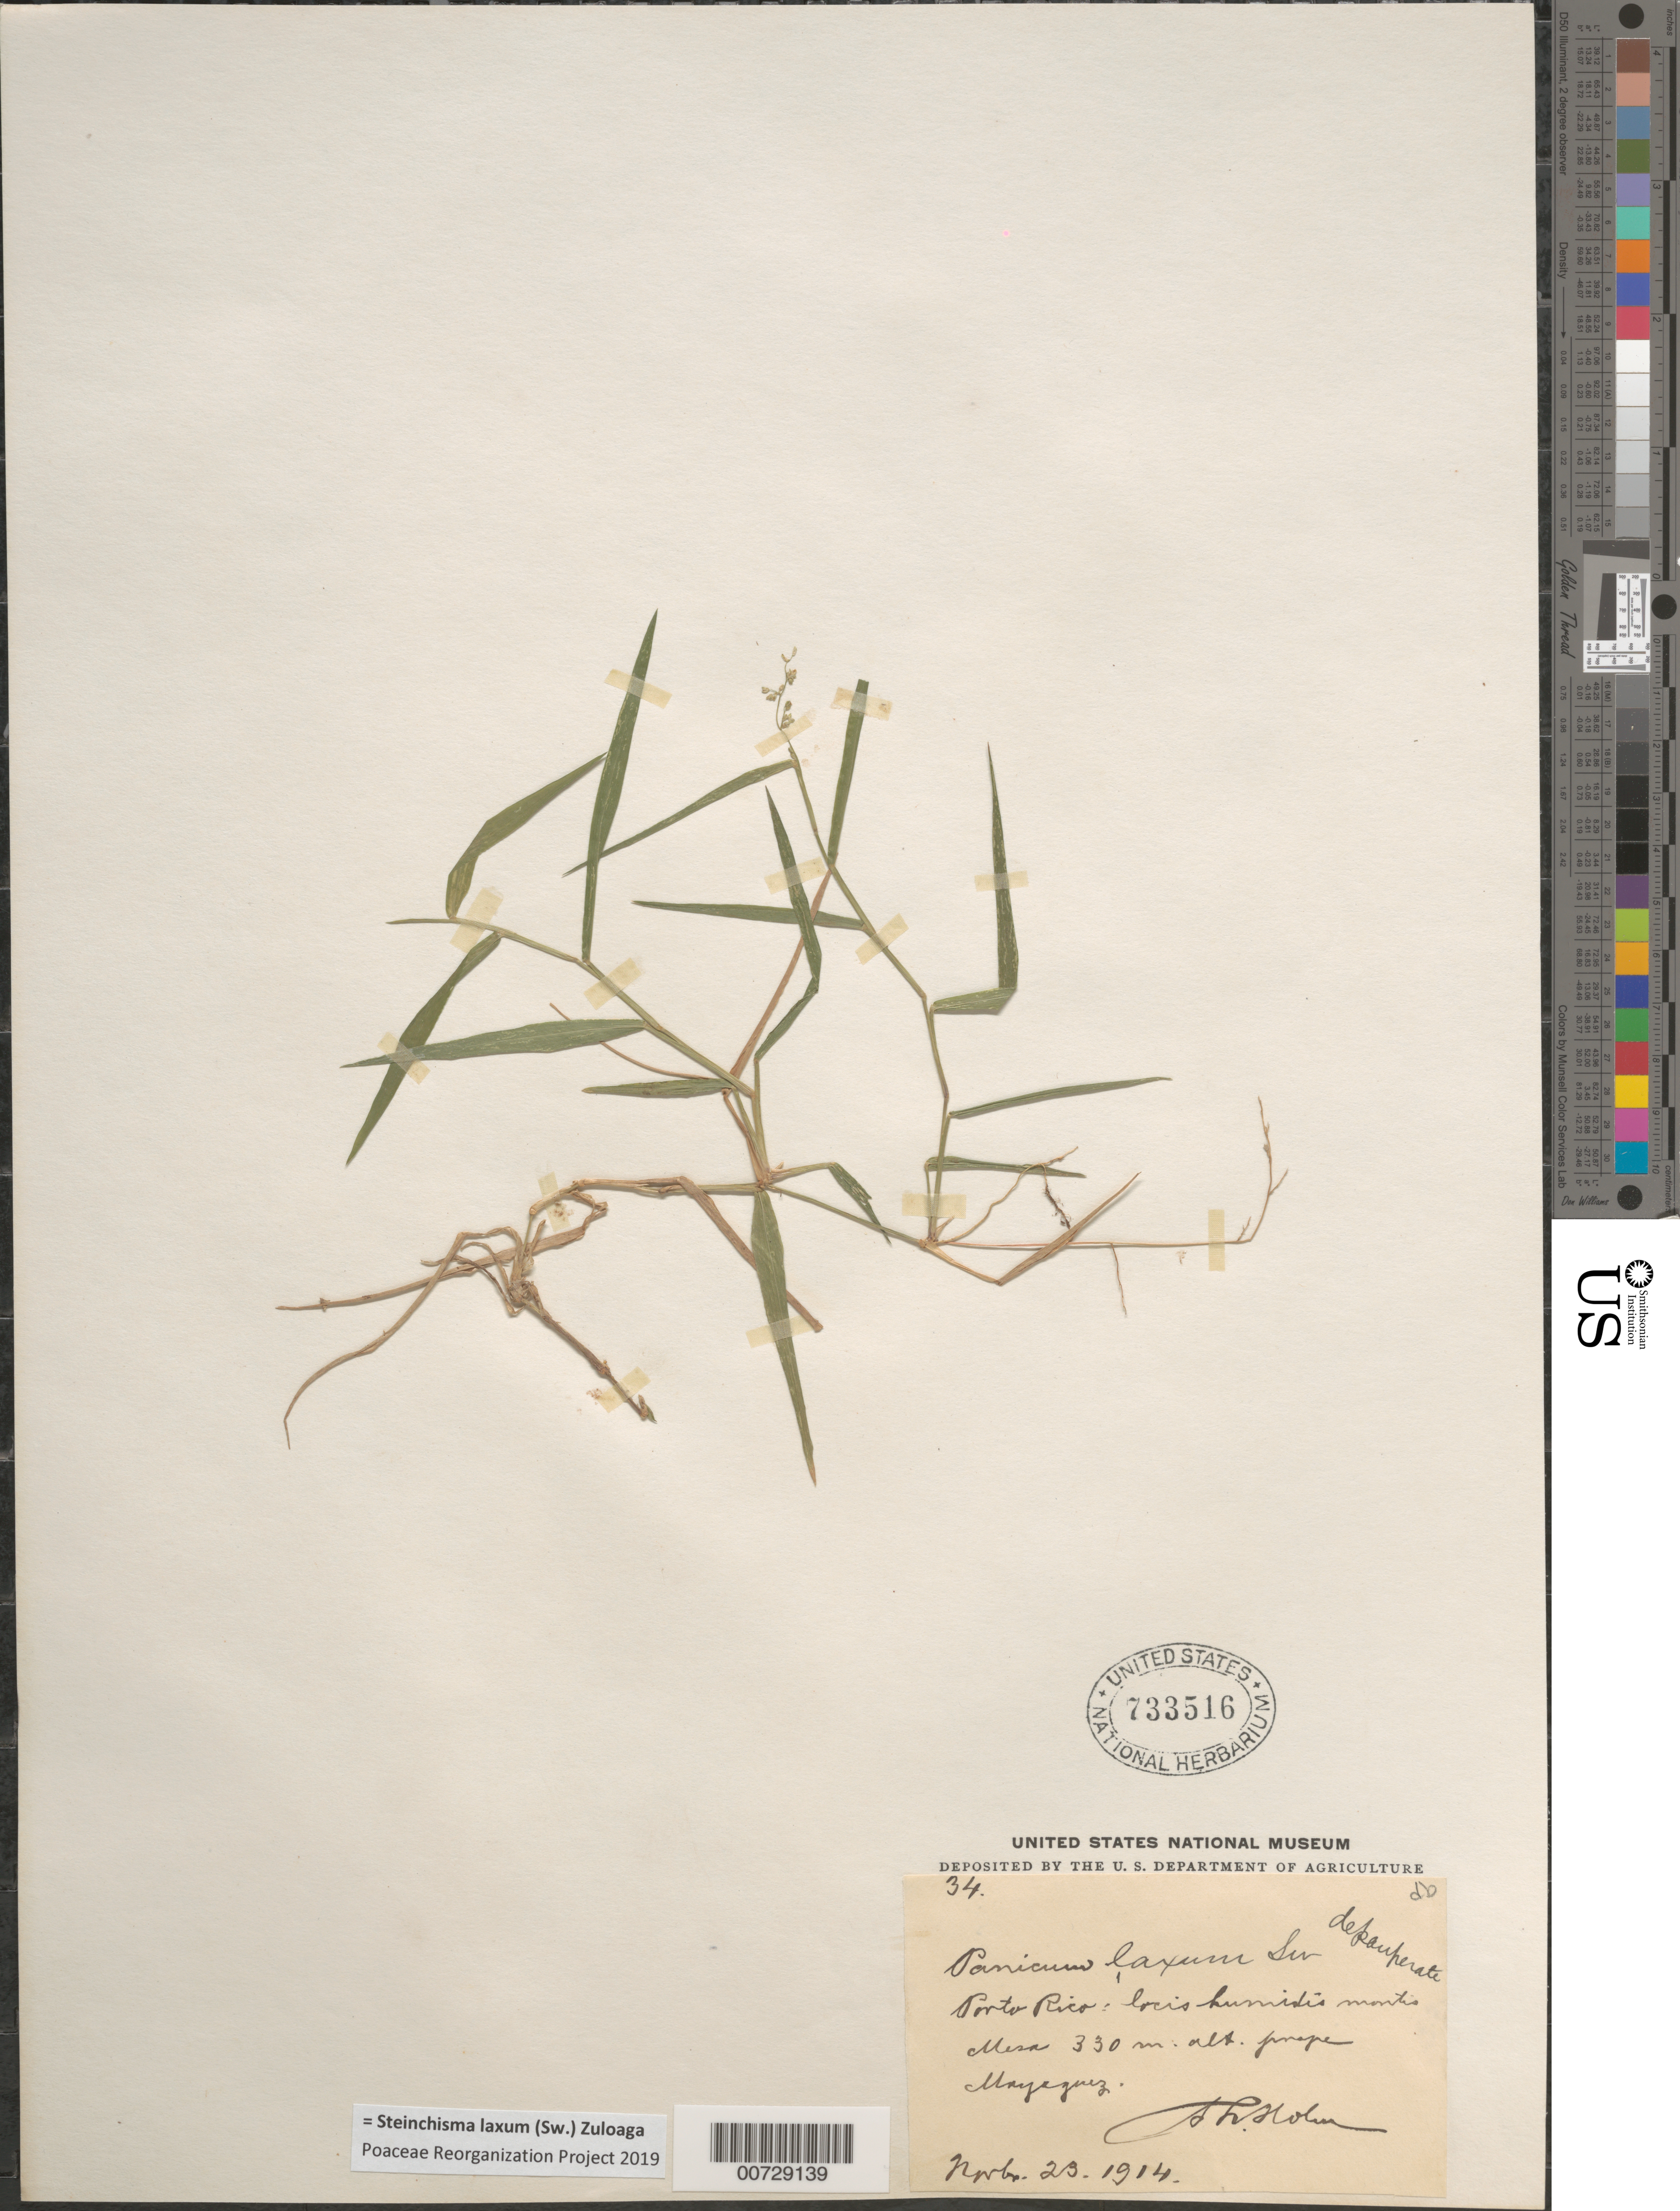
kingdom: Plantae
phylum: Tracheophyta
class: Liliopsida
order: Poales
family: Poaceae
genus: Steinchisma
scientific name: Steinchisma laxum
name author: (Sw.) Zuloaga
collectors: H. T. Holm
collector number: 34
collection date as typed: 23 Nov 1914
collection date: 1914-11-23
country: Puerto Rico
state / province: Mayagüez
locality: Montis Mesa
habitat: Locis humidis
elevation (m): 330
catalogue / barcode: US 733516